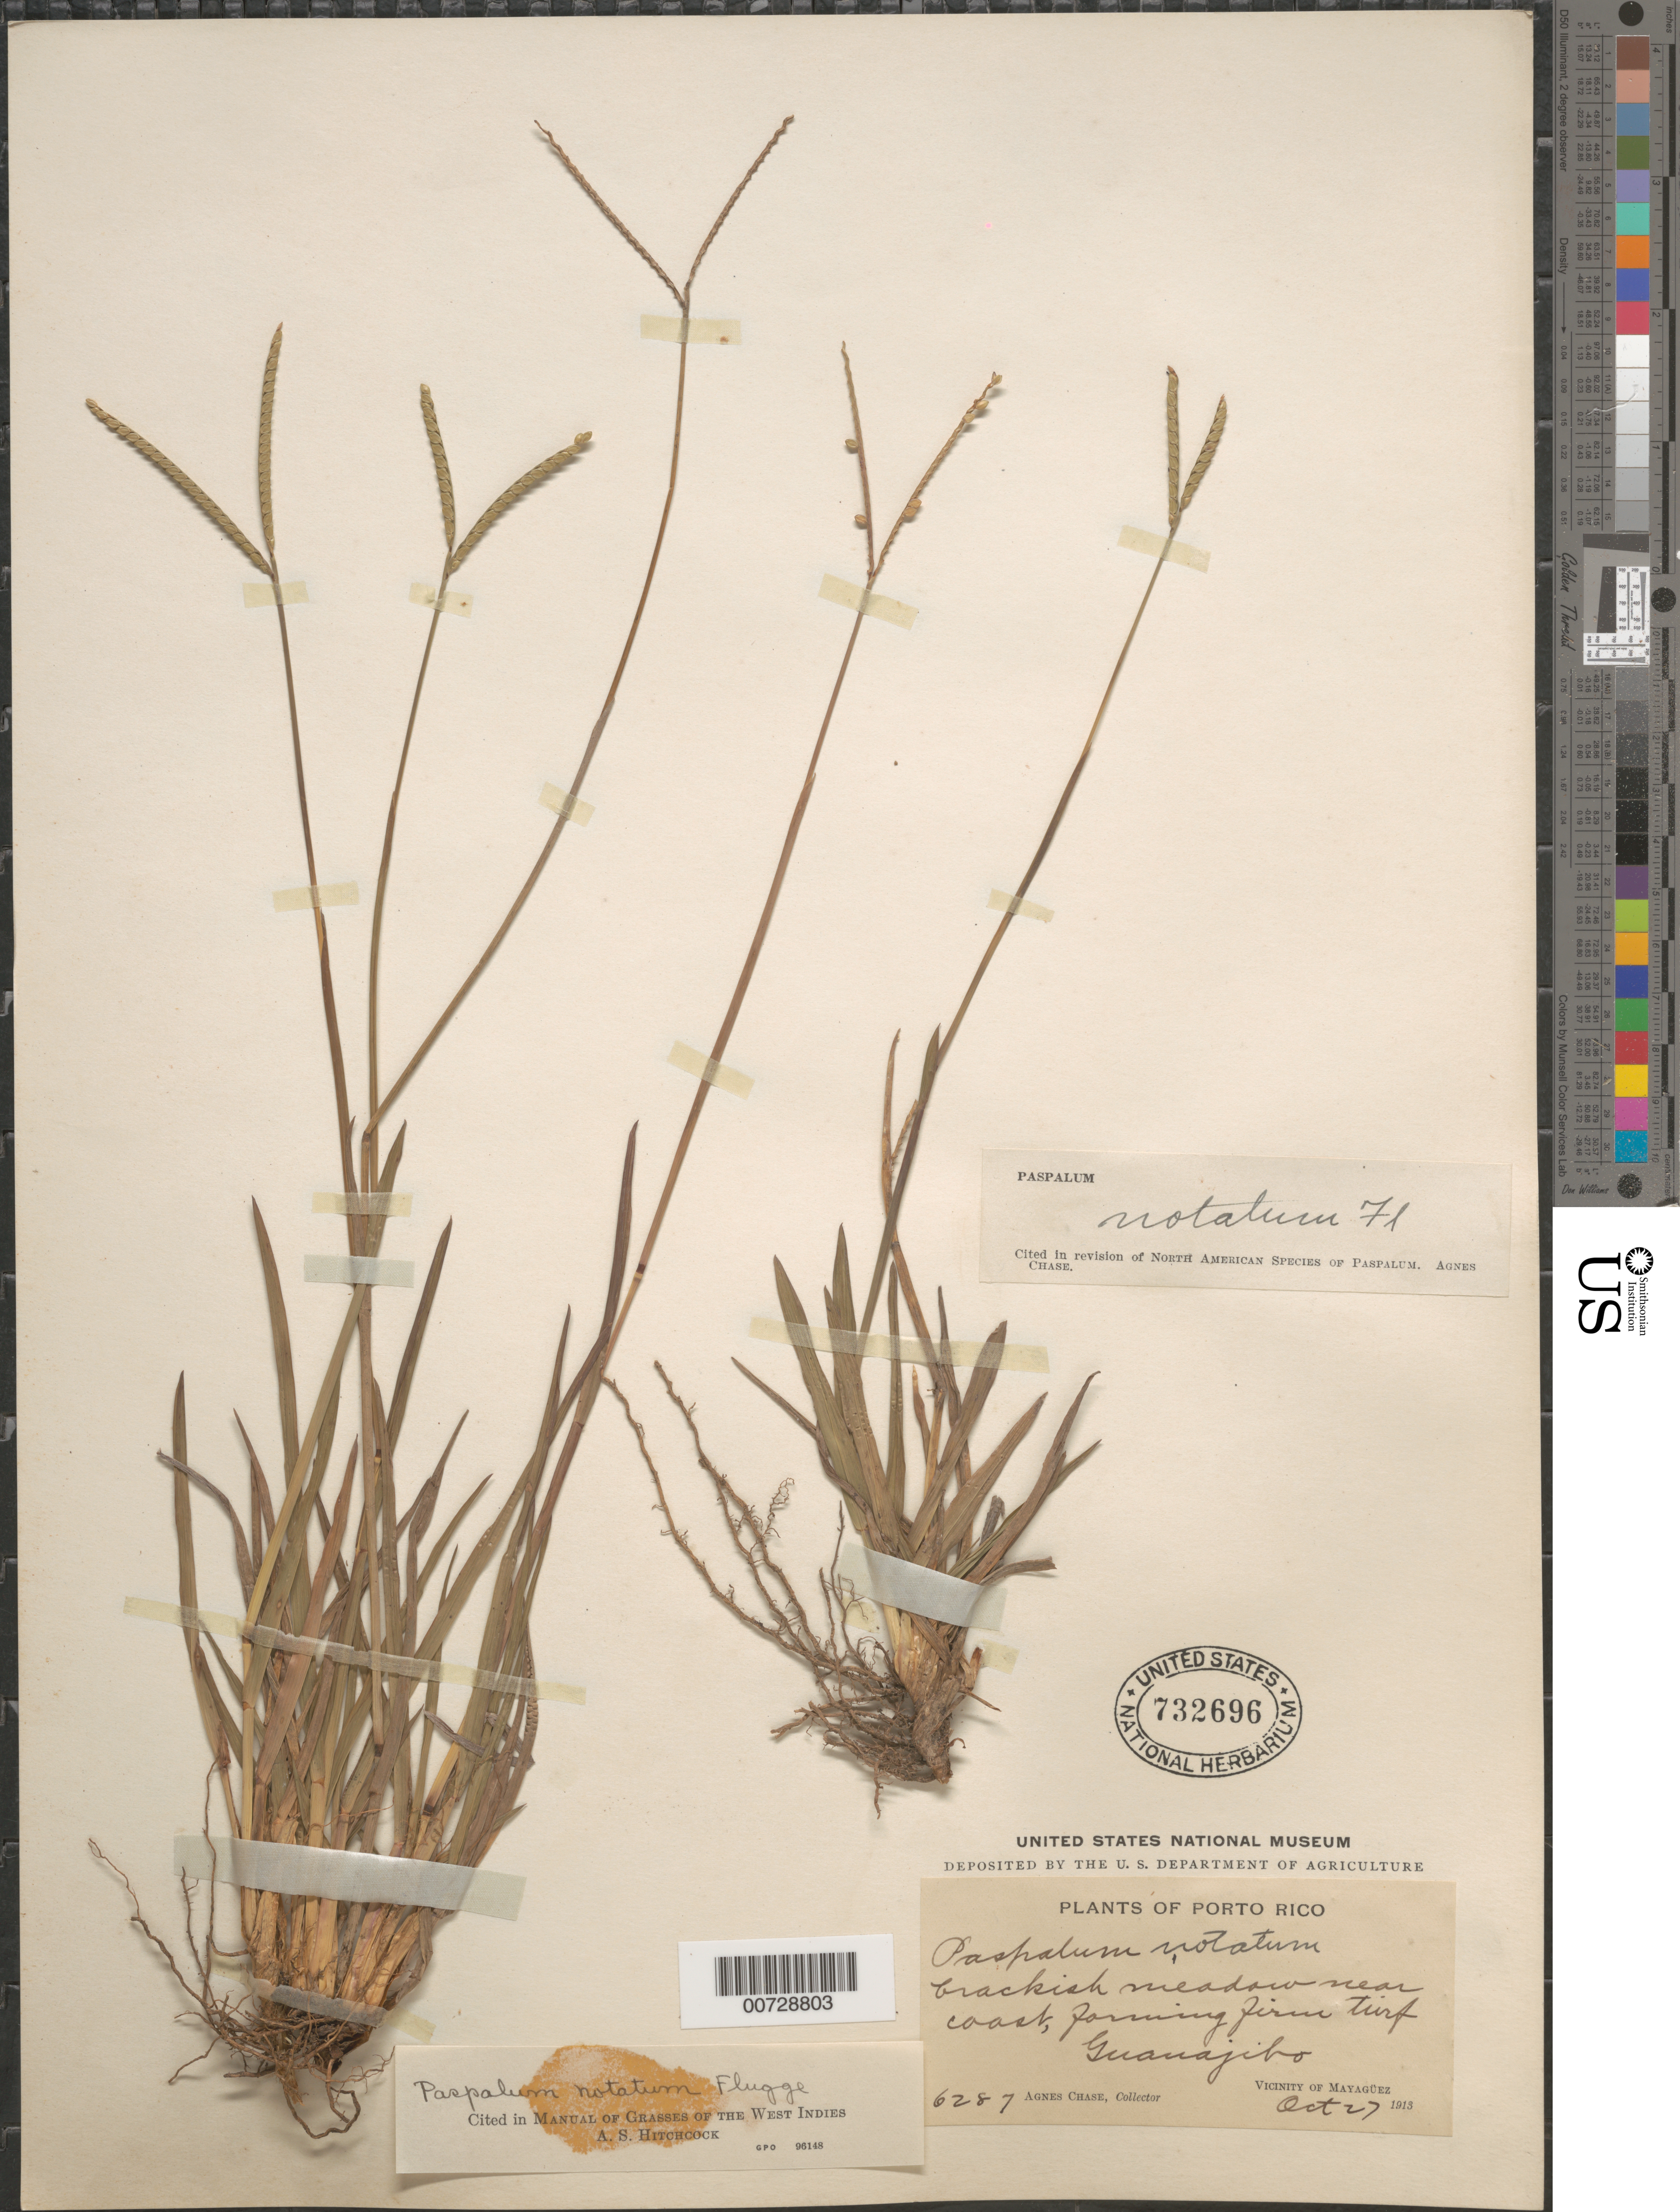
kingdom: Plantae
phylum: Tracheophyta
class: Liliopsida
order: Poales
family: Poaceae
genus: Paspalum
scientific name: Paspalum notatum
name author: Flüggé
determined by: Hitchcock, Albert S.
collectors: A. Chase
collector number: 6287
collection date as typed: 27 Oct 1913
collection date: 1913-10-27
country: Puerto Rico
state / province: Mayagüez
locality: Guanajibo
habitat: Brackish meadow near coast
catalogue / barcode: US 732696